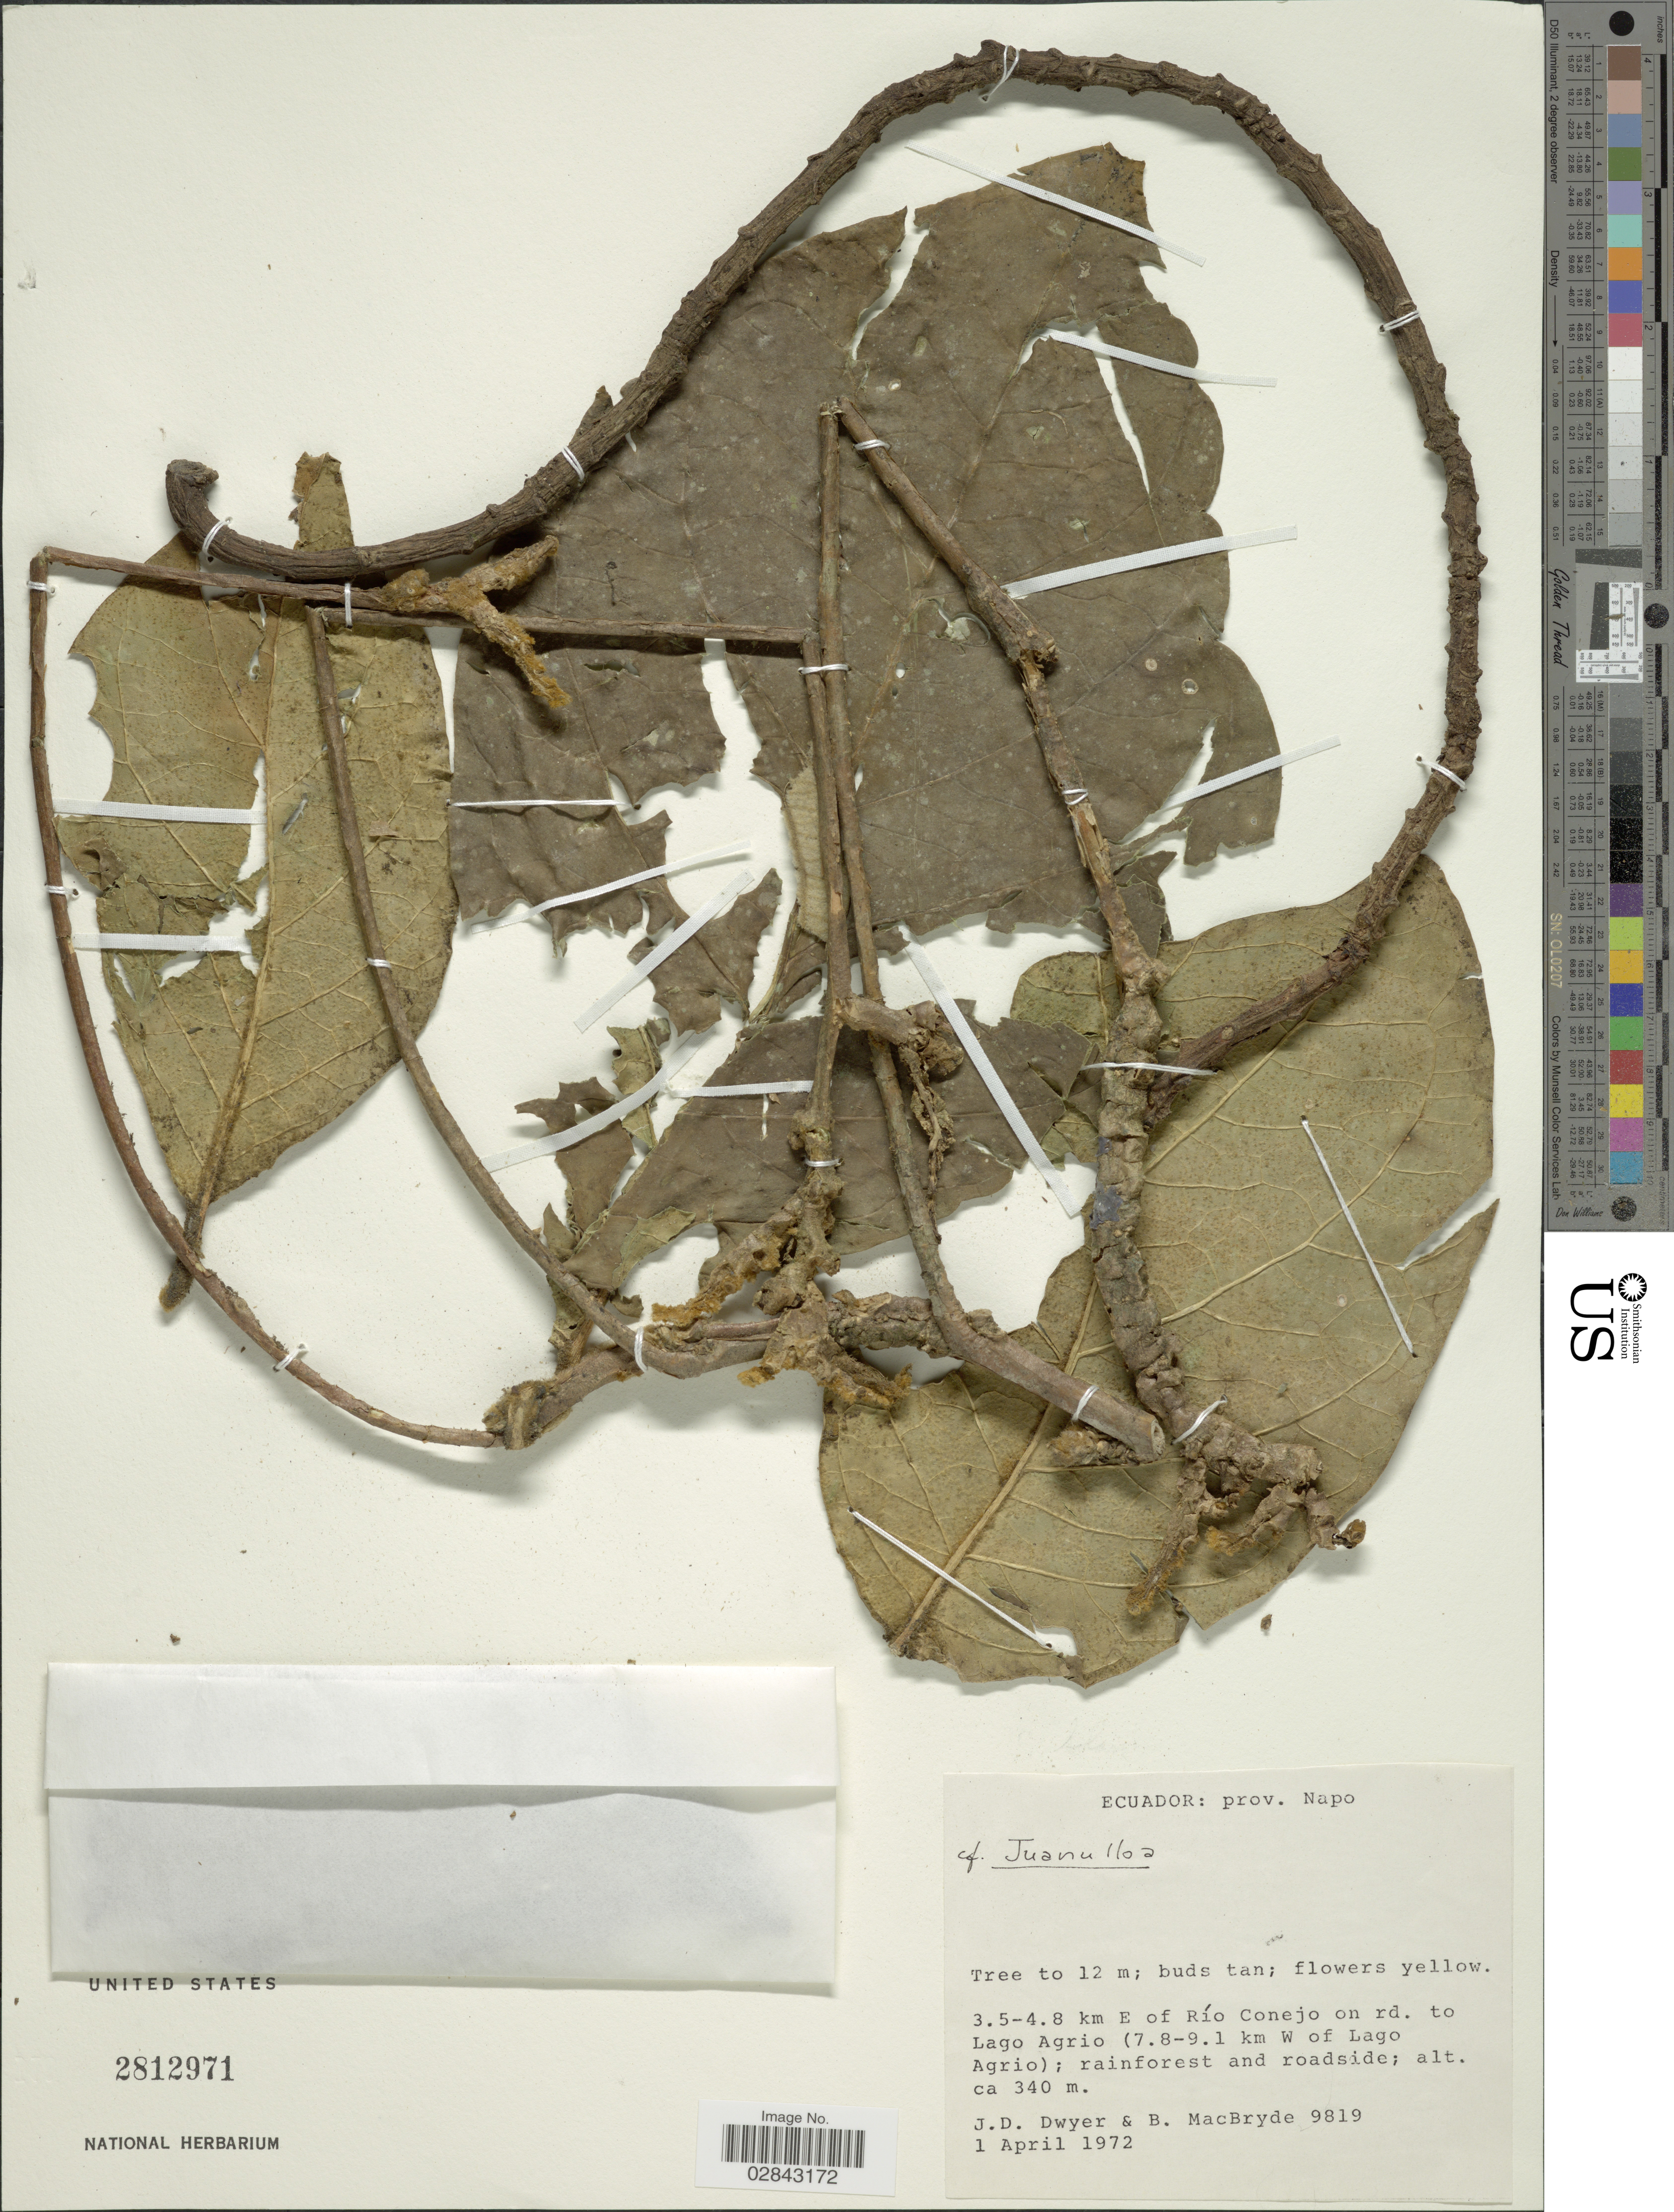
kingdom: Plantae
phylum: Tracheophyta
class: Magnoliopsida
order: Solanales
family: Solanaceae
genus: Juanulloa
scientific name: Juanulloa sp.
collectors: J. D. Dwyer & B. MacBryde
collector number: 9819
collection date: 1972-04-01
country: Ecuador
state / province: Napo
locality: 3.5-4.8 km E of Río Conejo on rd. to Lago Agrio (7.8-9.1 km W of Lago Agrio).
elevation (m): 340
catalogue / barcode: US 2812971